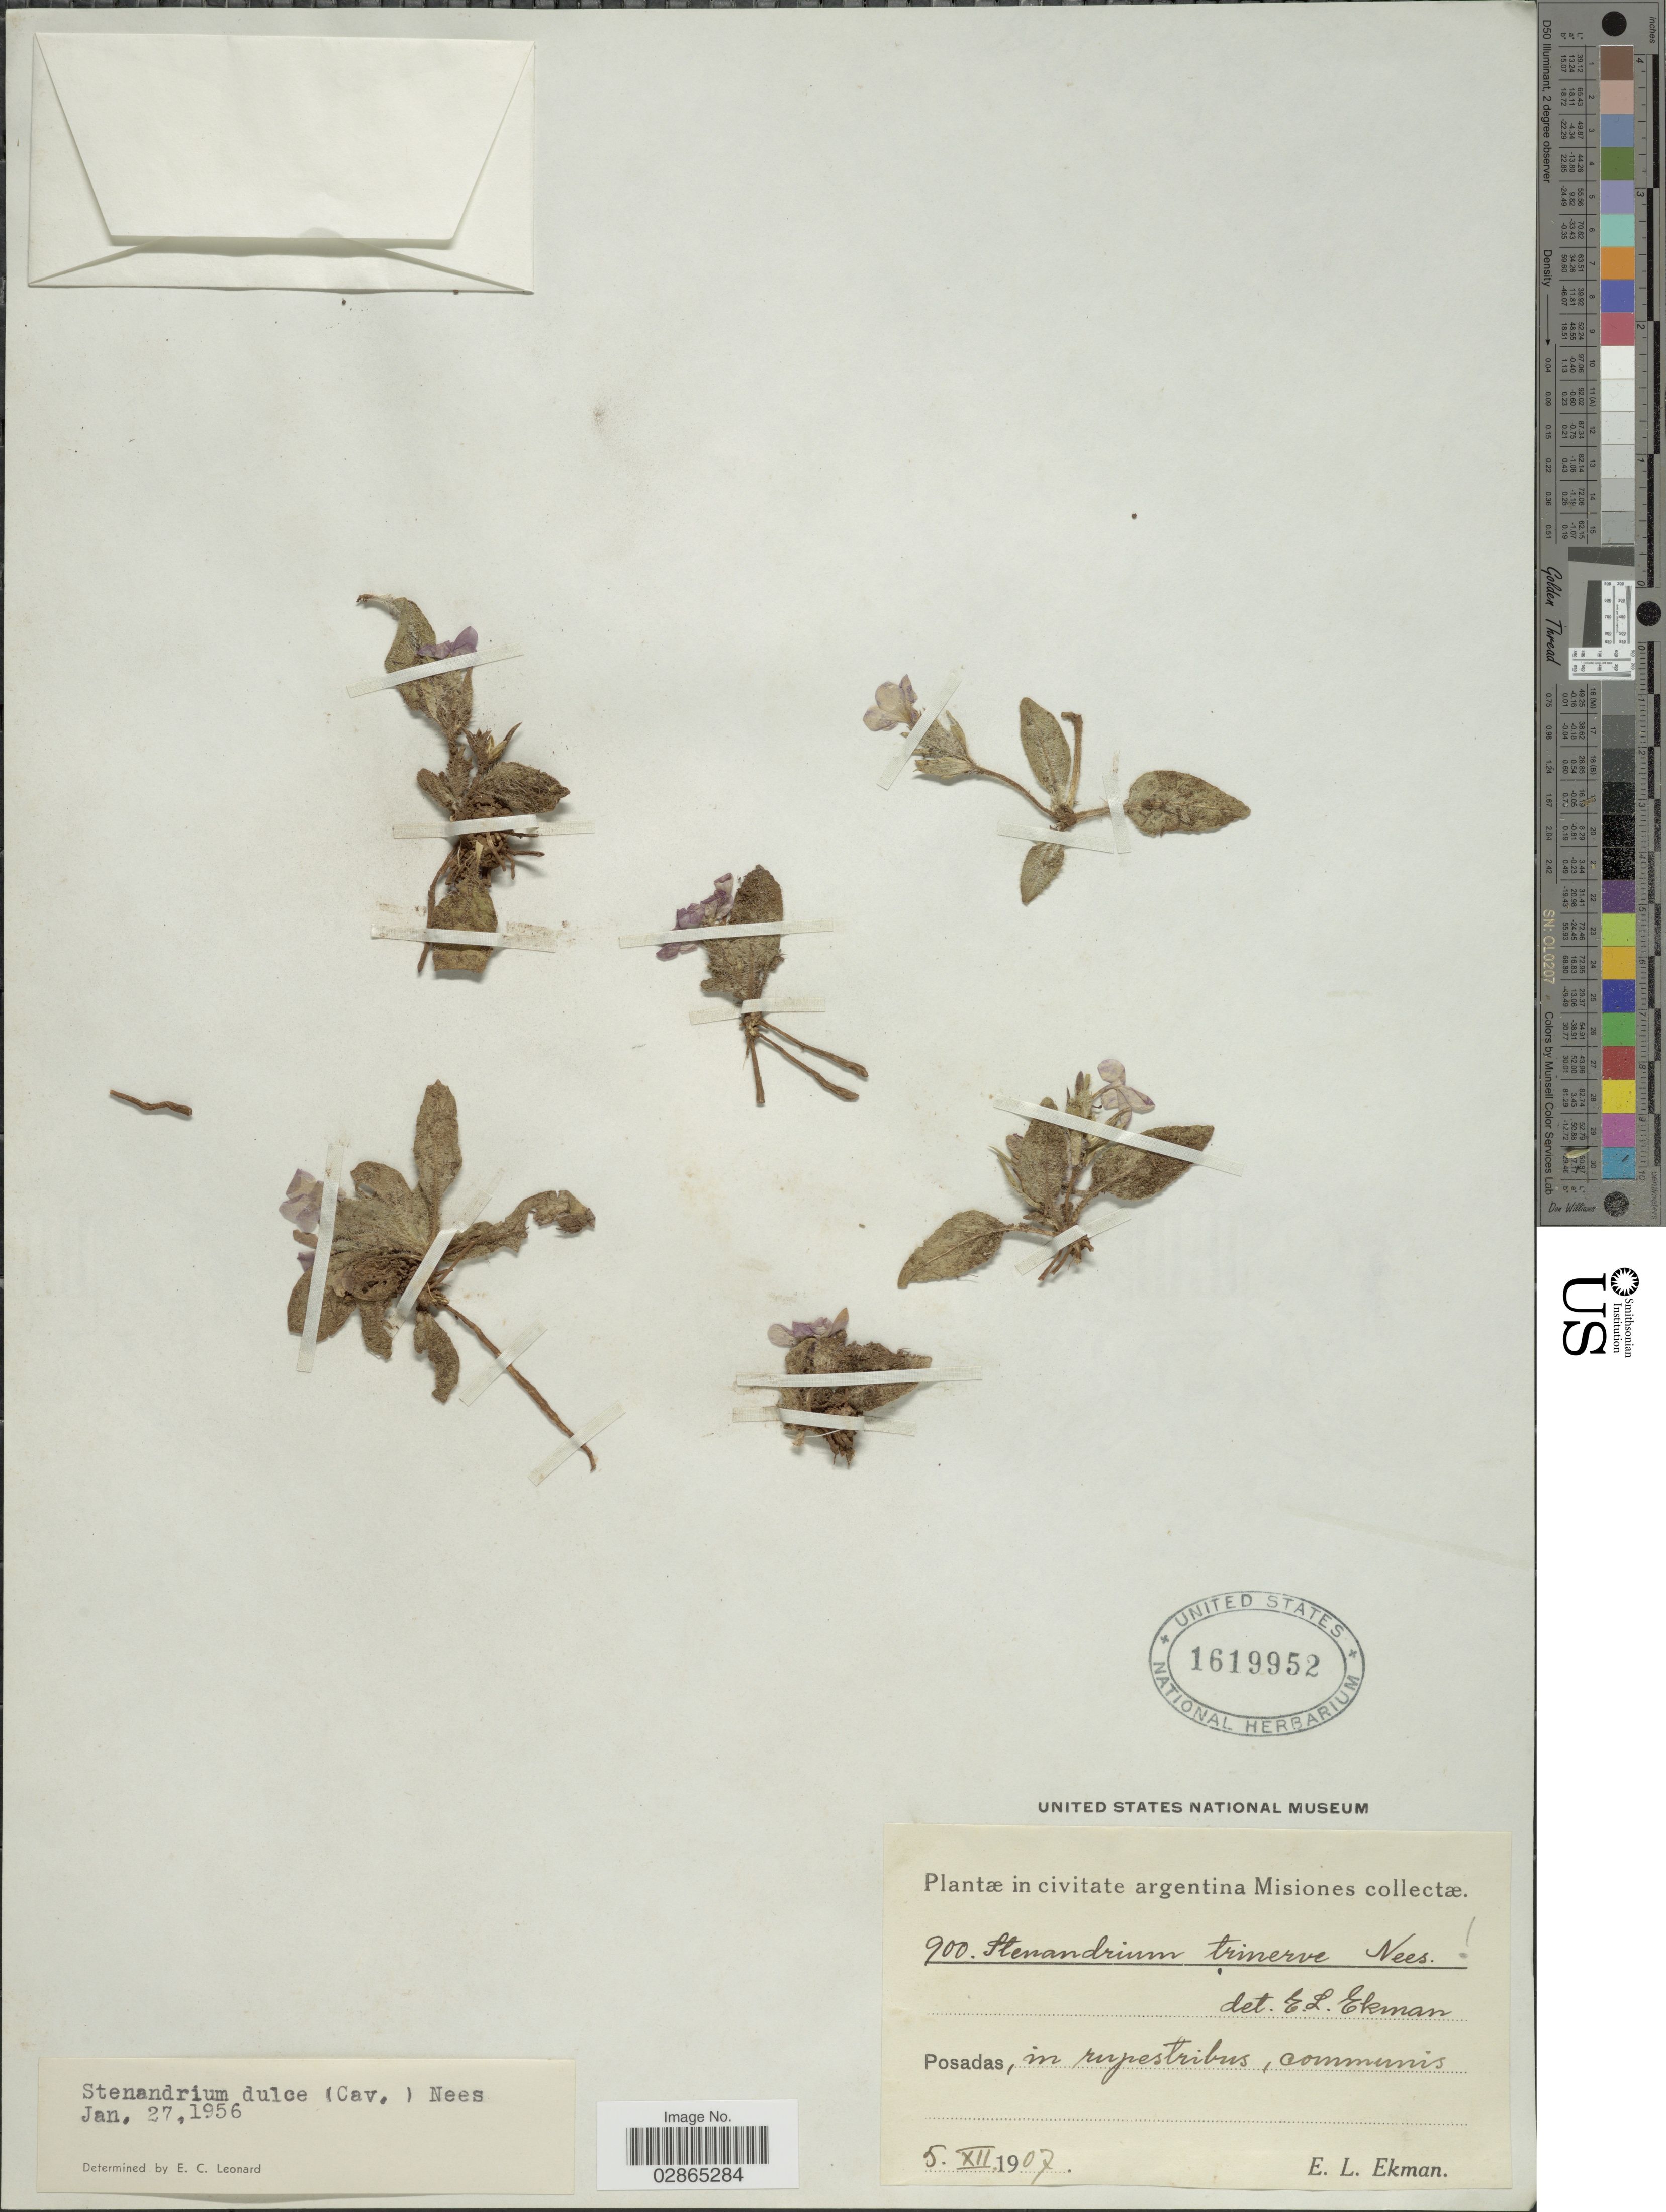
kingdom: Plantae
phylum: Tracheophyta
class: Magnoliopsida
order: Lamiales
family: Acanthaceae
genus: Stenandrium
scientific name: Stenandrium dulce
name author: (Cav.) Nees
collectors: E. L. Ekman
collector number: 900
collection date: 1907-12-05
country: Argentina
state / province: Misiones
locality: Posadas.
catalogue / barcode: US 1619952